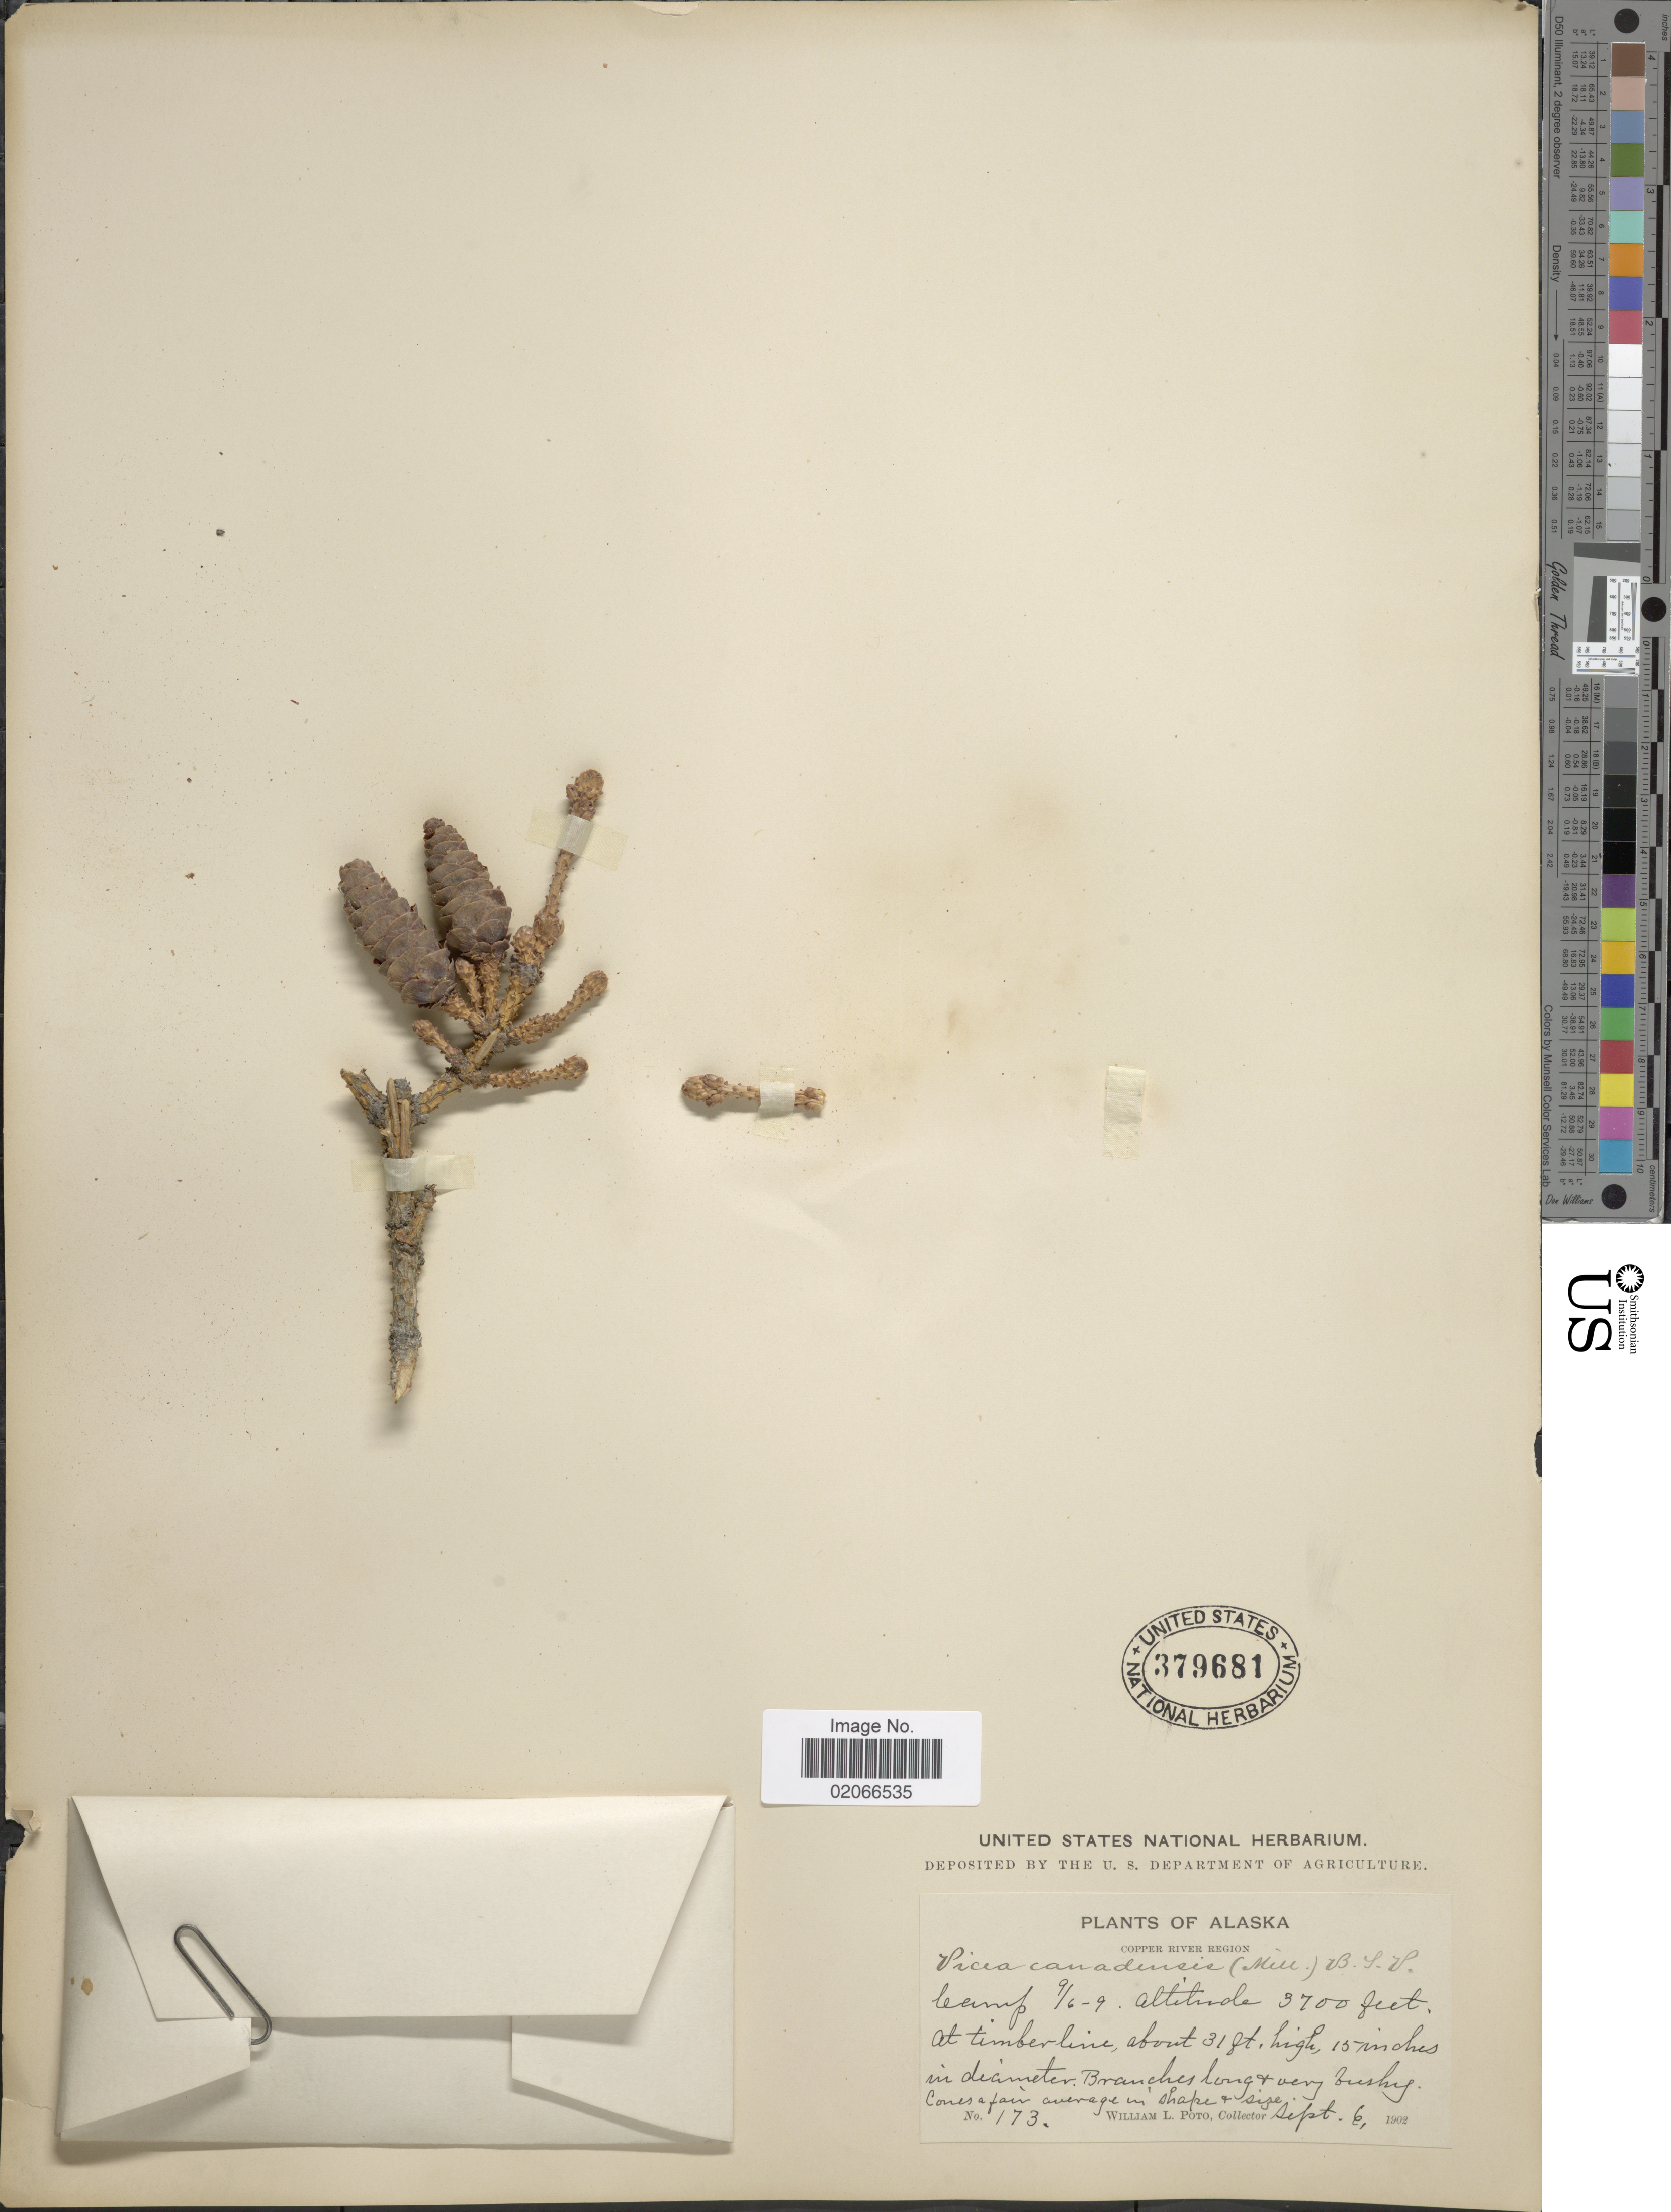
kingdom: Plantae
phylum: Tracheophyta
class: Pinopsida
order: Pinales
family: Pinaceae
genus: Picea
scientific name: Picea glauca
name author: (Moench) Voss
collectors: W. Poto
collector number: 173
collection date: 1902-09-06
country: United States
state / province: Alaska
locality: Copper River region, Camp 9-6-9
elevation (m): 1128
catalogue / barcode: US 379681